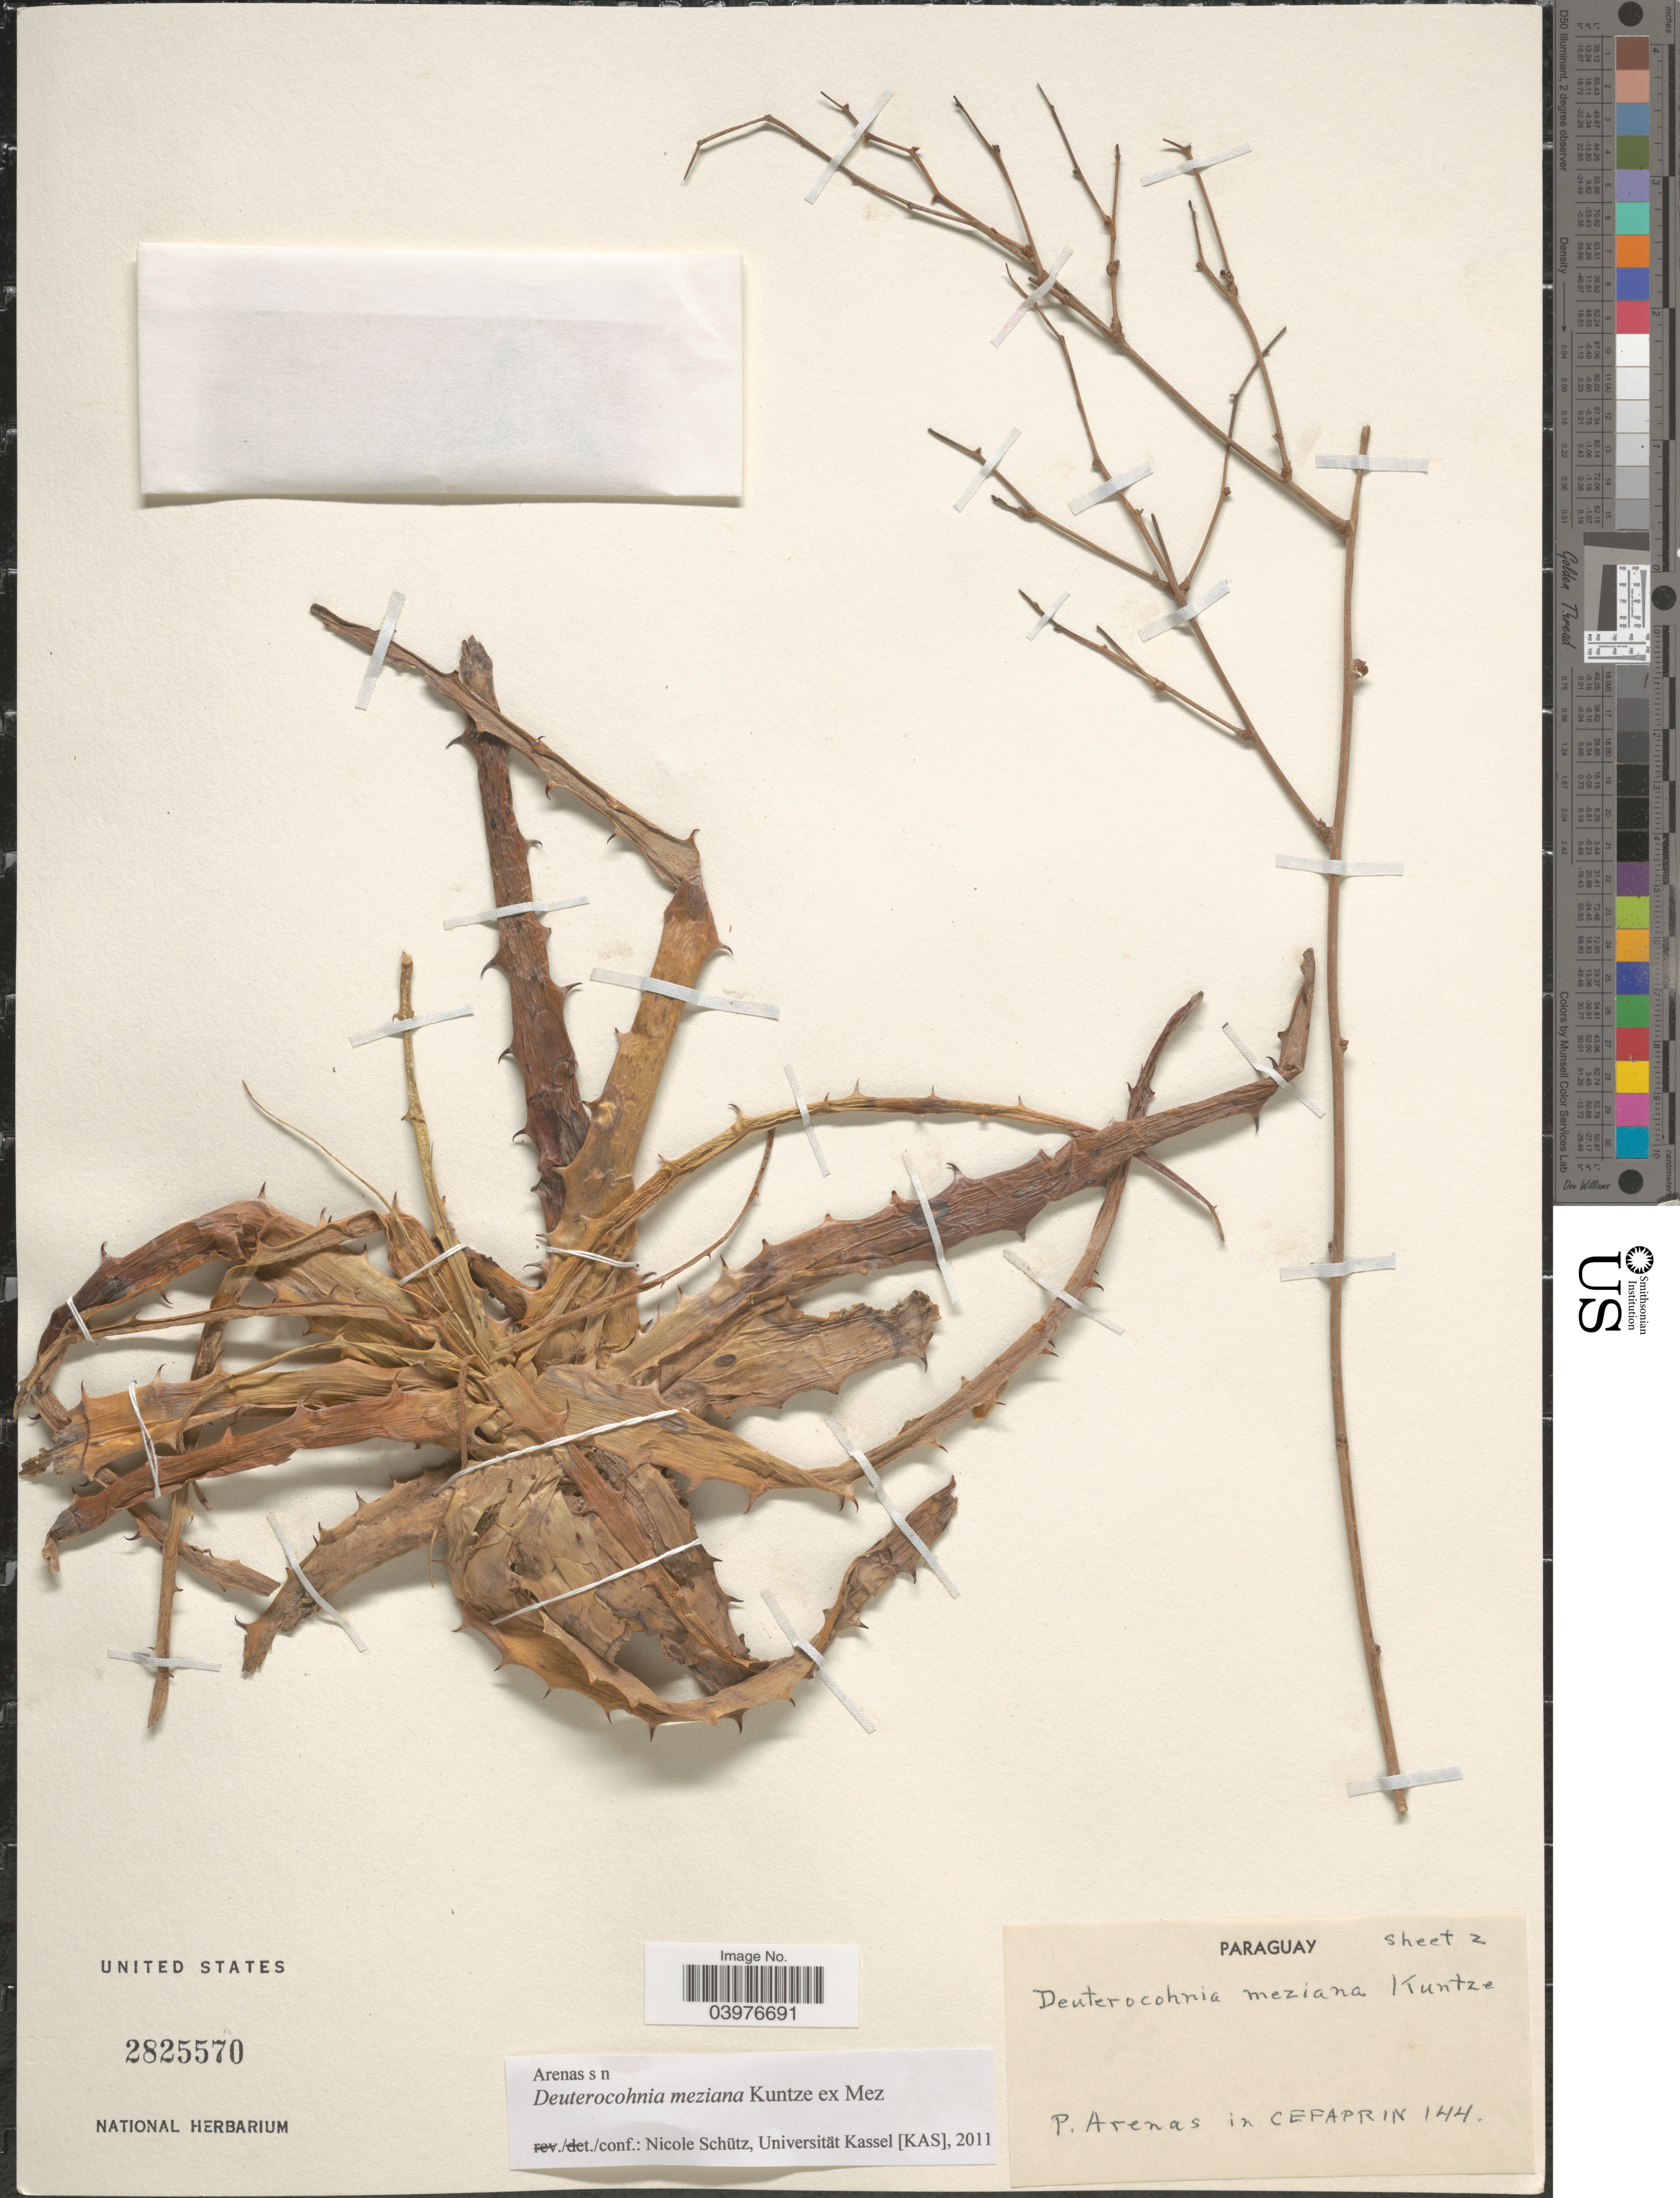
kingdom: Plantae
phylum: Tracheophyta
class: Liliopsida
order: Poales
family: Bromeliaceae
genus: Deuterocohnia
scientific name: Deuterocohnia meziana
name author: Kuntze ex Mez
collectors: P. Arenas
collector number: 144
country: Paraguay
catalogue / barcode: US 2825570